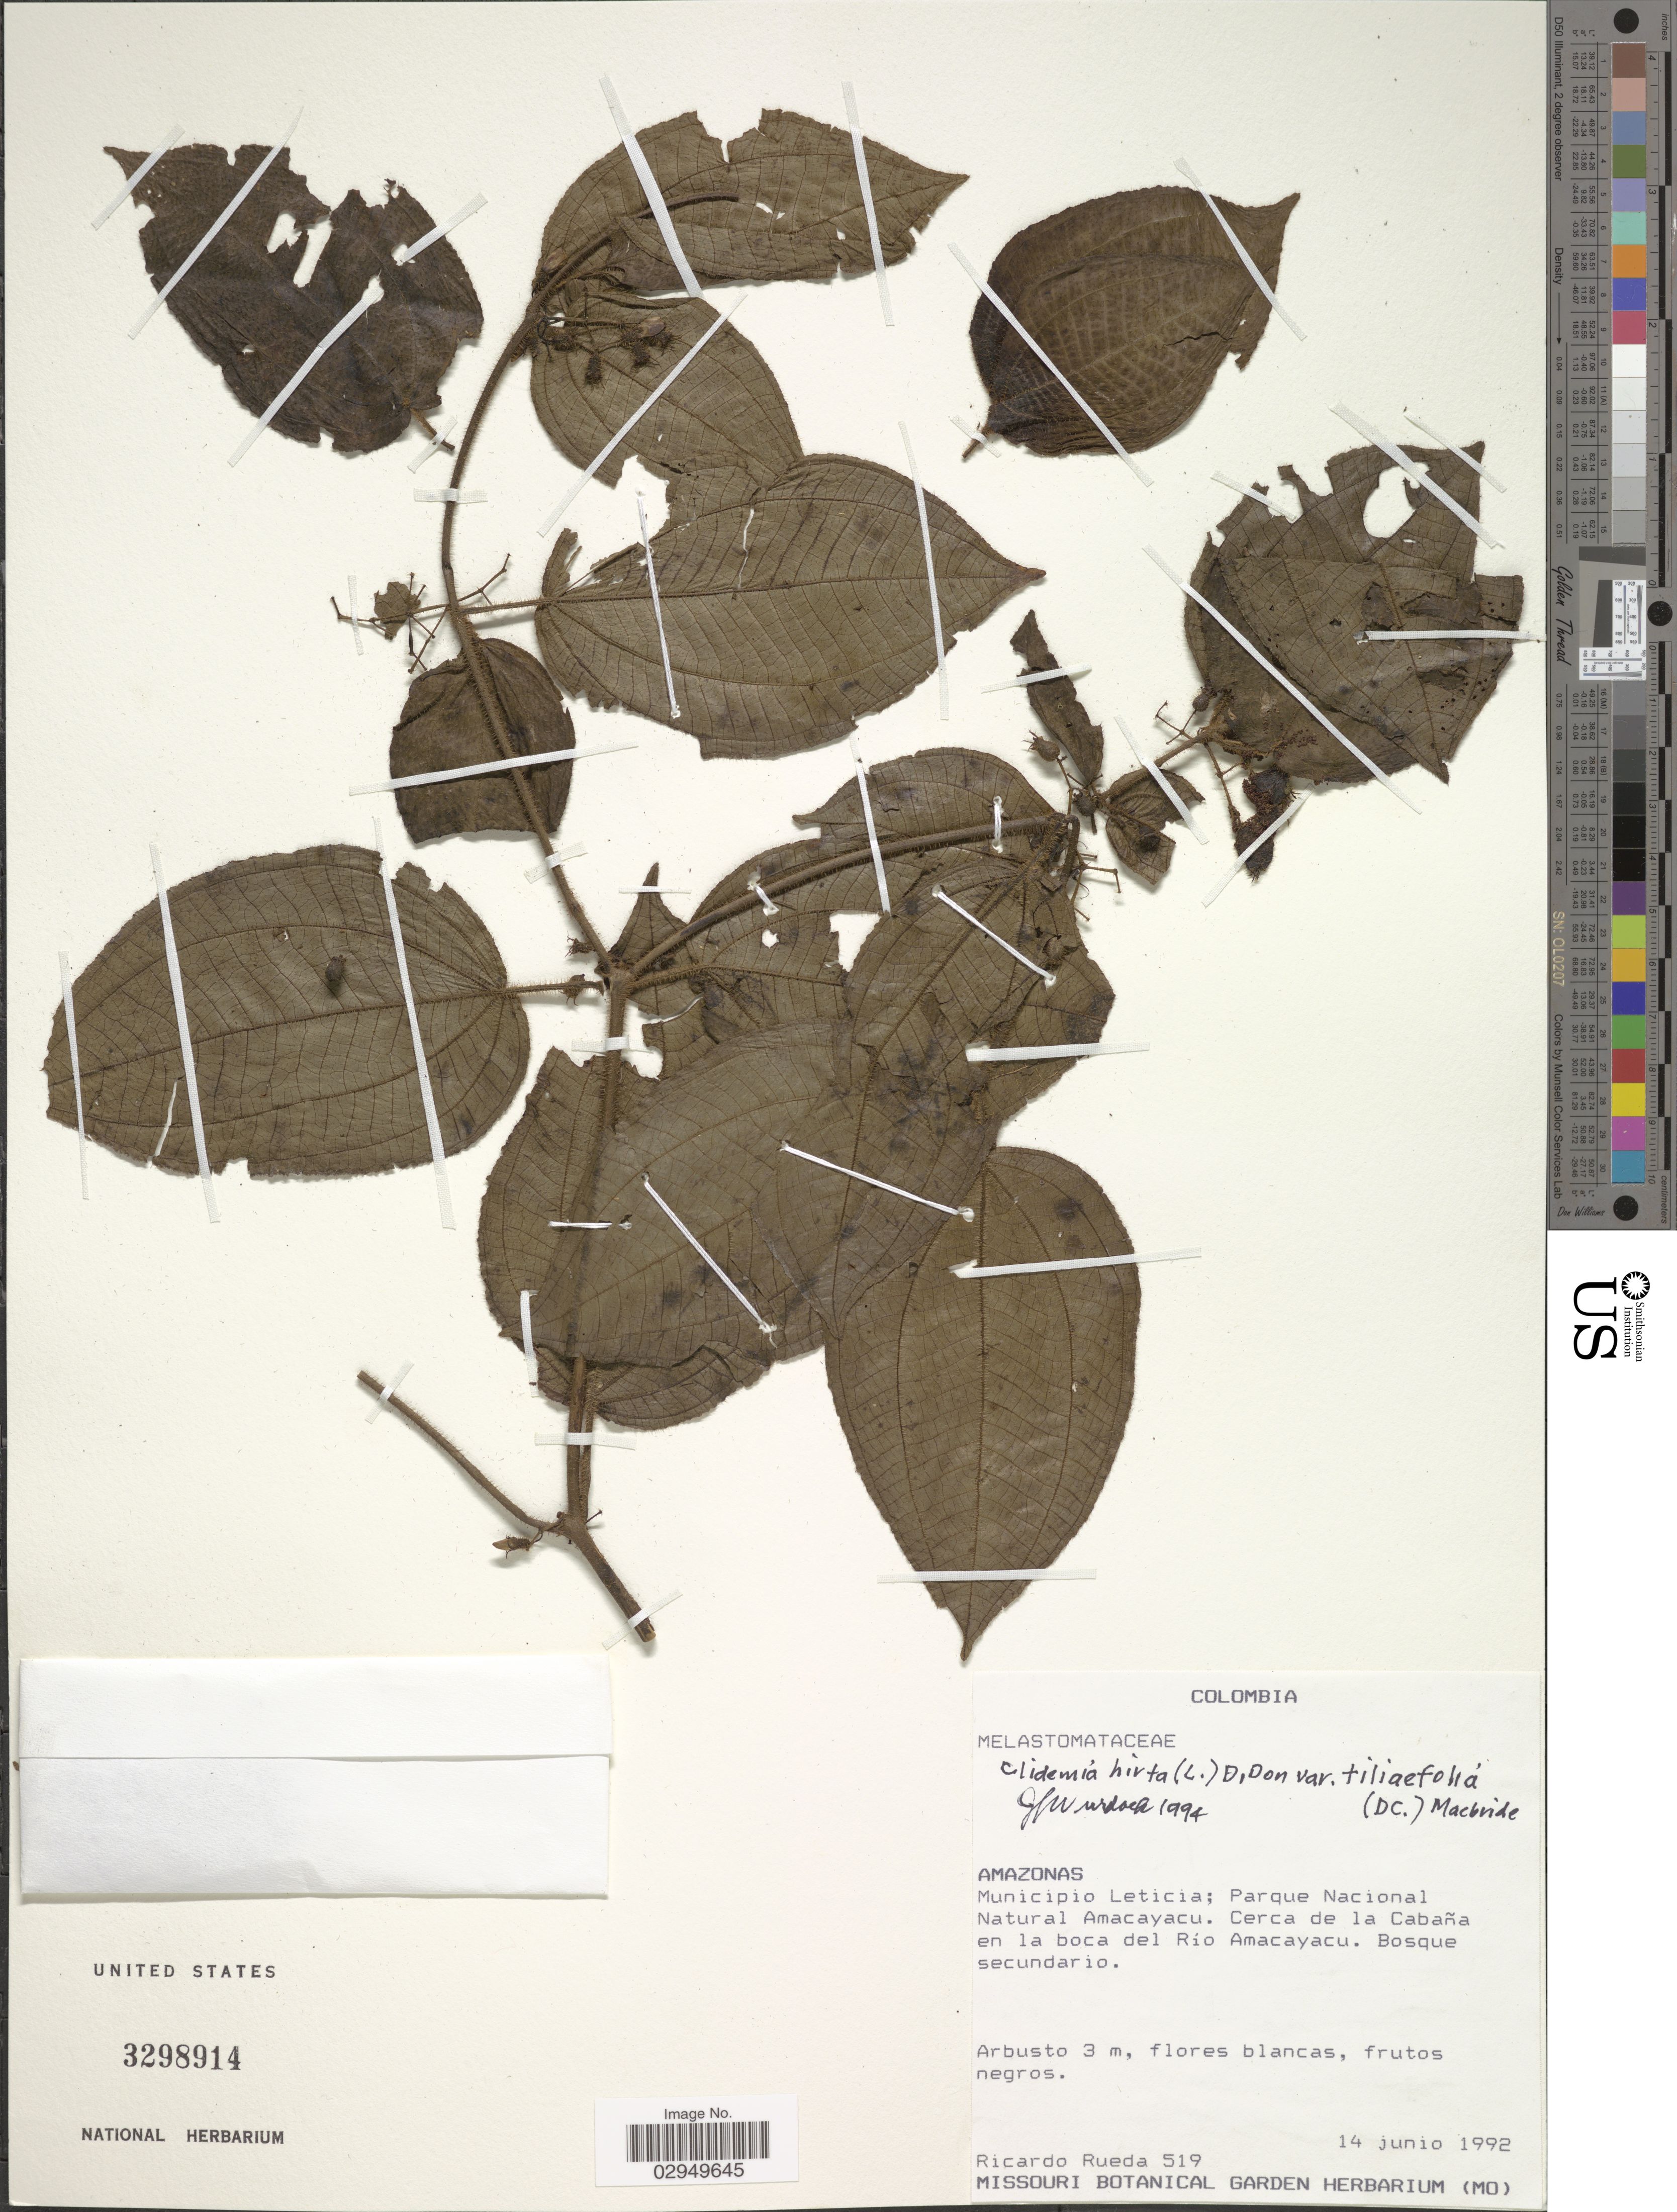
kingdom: Plantae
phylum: Tracheophyta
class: Magnoliopsida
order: Myrtales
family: Melastomataceae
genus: Clidemia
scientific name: Clidemia hirta var. tiliifolia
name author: (DC.) J.F. Macbr.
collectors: R. Rueda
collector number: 519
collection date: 1992-06-14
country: Colombia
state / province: Amazônas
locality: Municipio Leticia; Parque Nacional Natural Amacayacu. Cerca de la Cabaña en al boca del Río Amacayacu.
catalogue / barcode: US 3298914